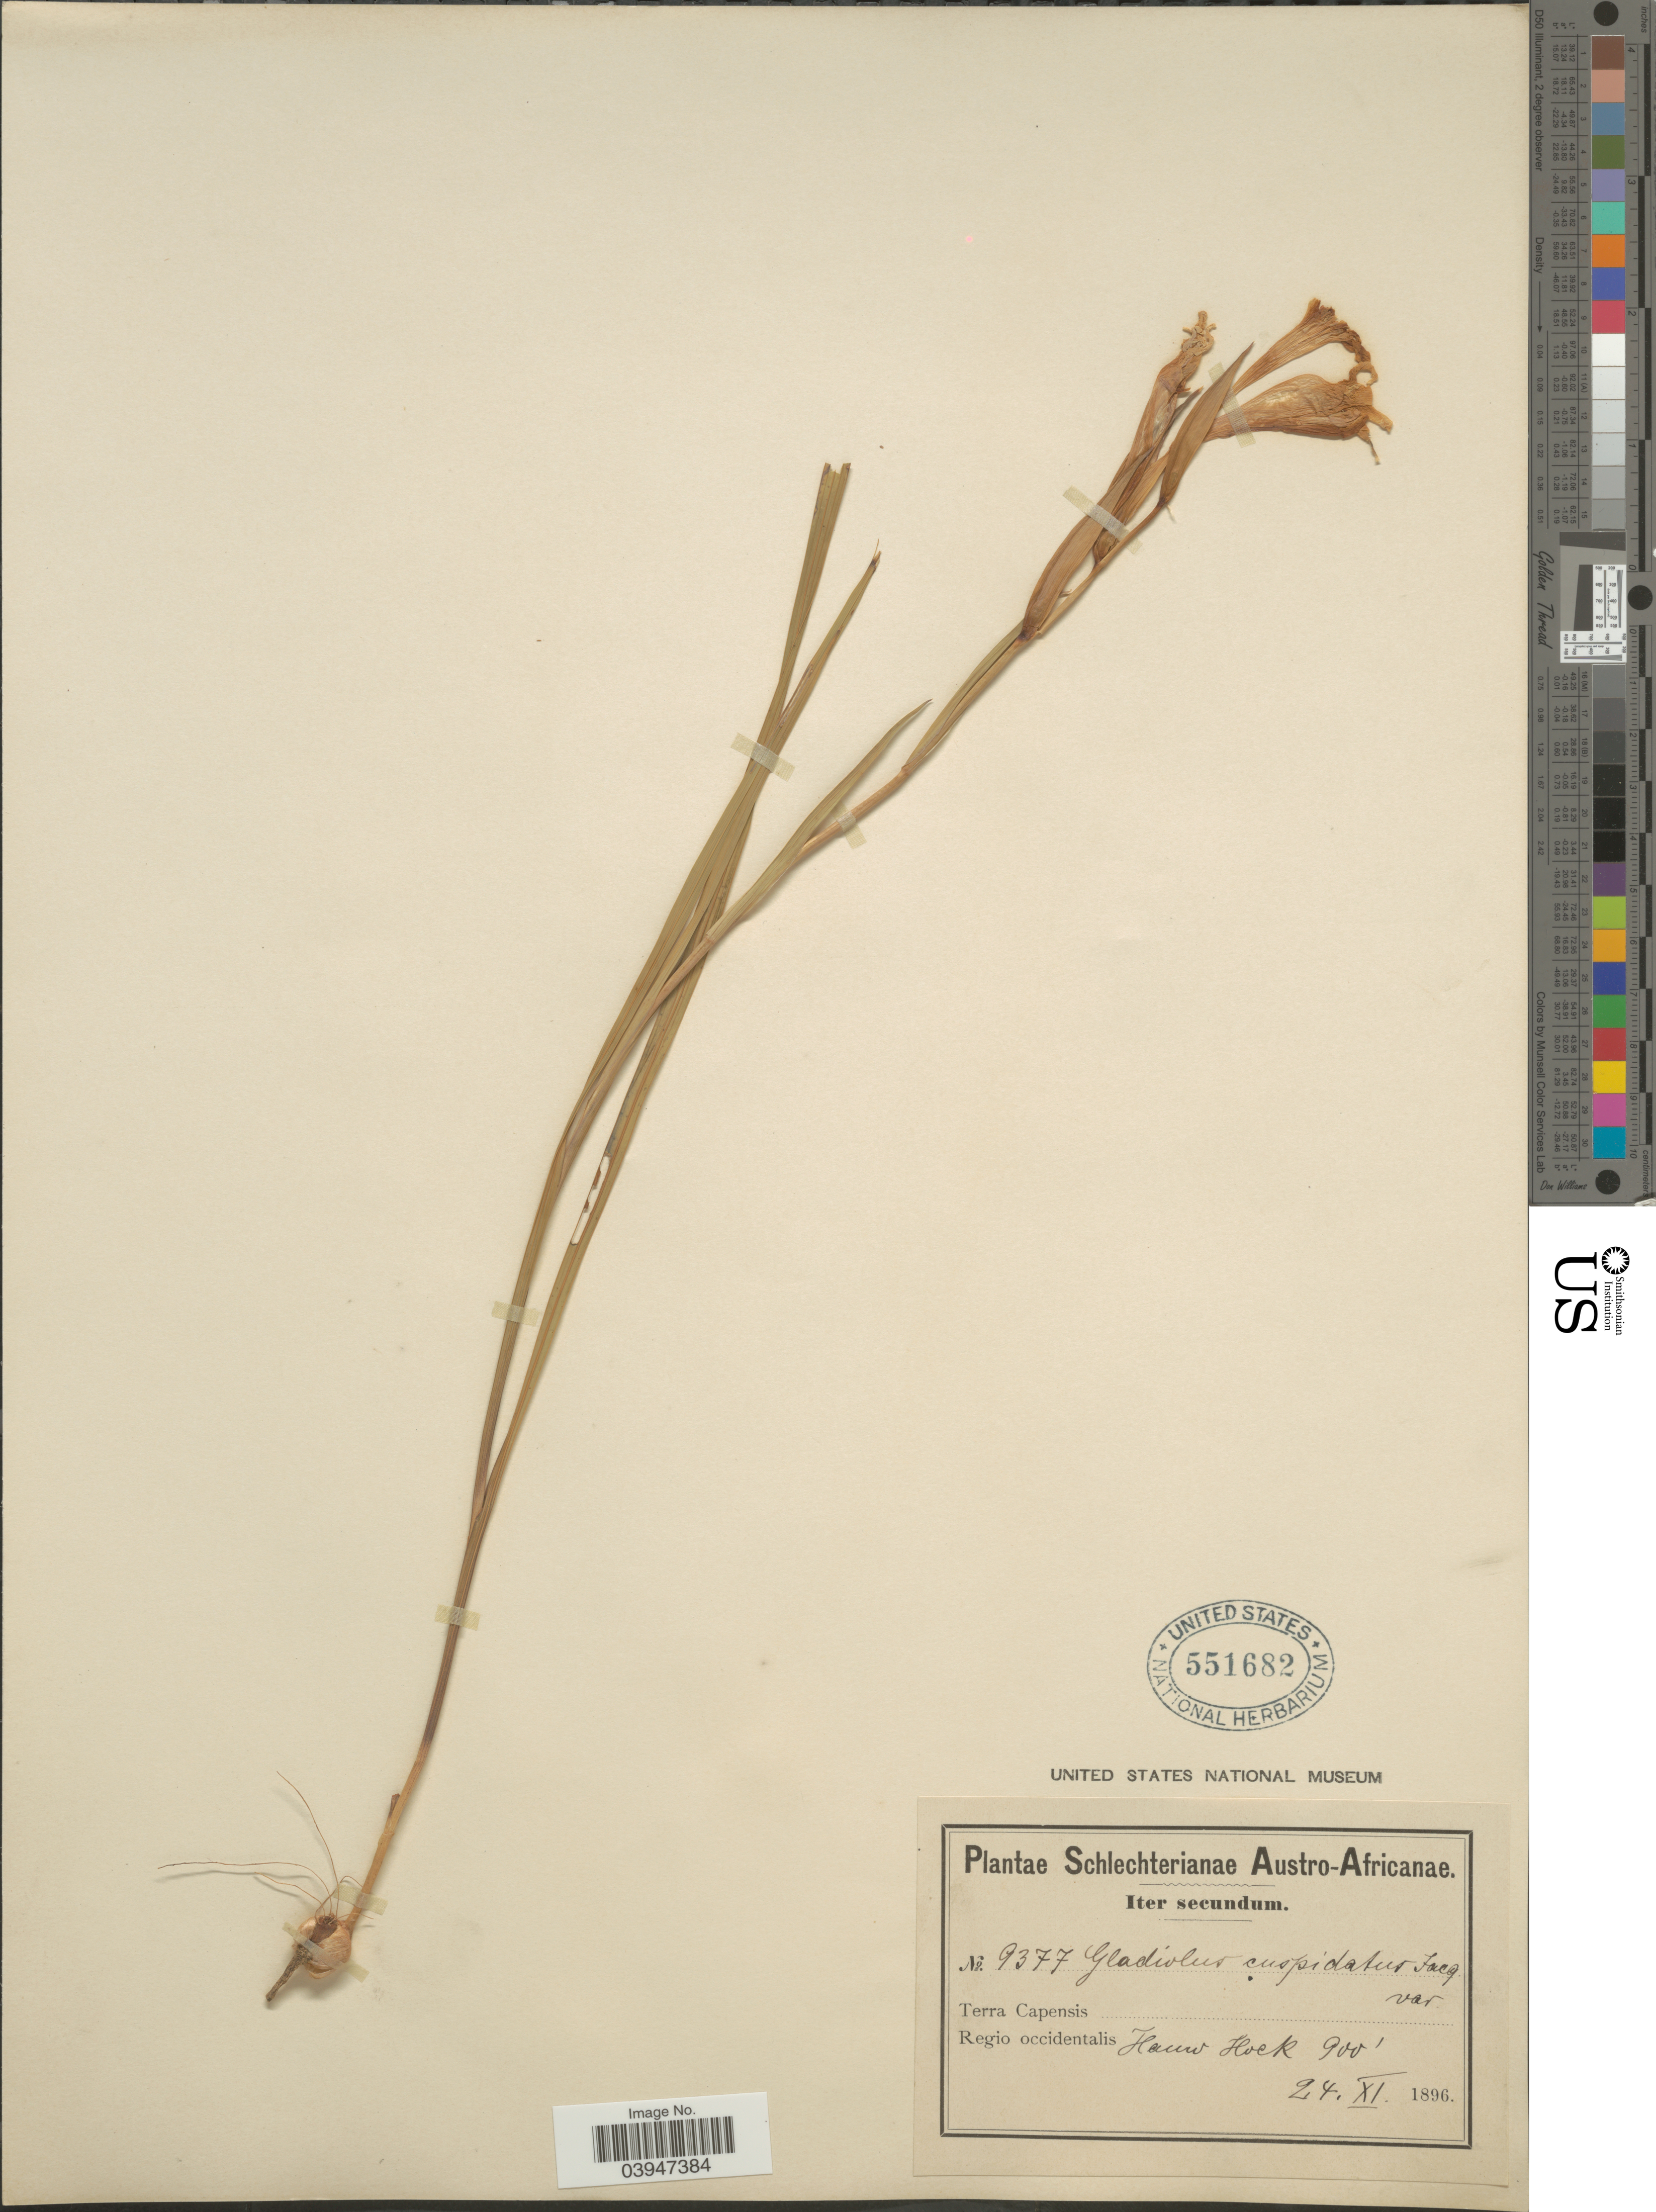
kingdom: Plantae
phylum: Tracheophyta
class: Liliopsida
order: Asparagales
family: Iridaceae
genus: Gladiolus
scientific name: Gladiolus cuspidatus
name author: Jacq.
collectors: Schlechter, --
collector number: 9377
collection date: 1896-11-24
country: South Africa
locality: Austro-Africanae. Terra Capensis. Regio occidentalis Hauw Hoek.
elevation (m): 274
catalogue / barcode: US 551682